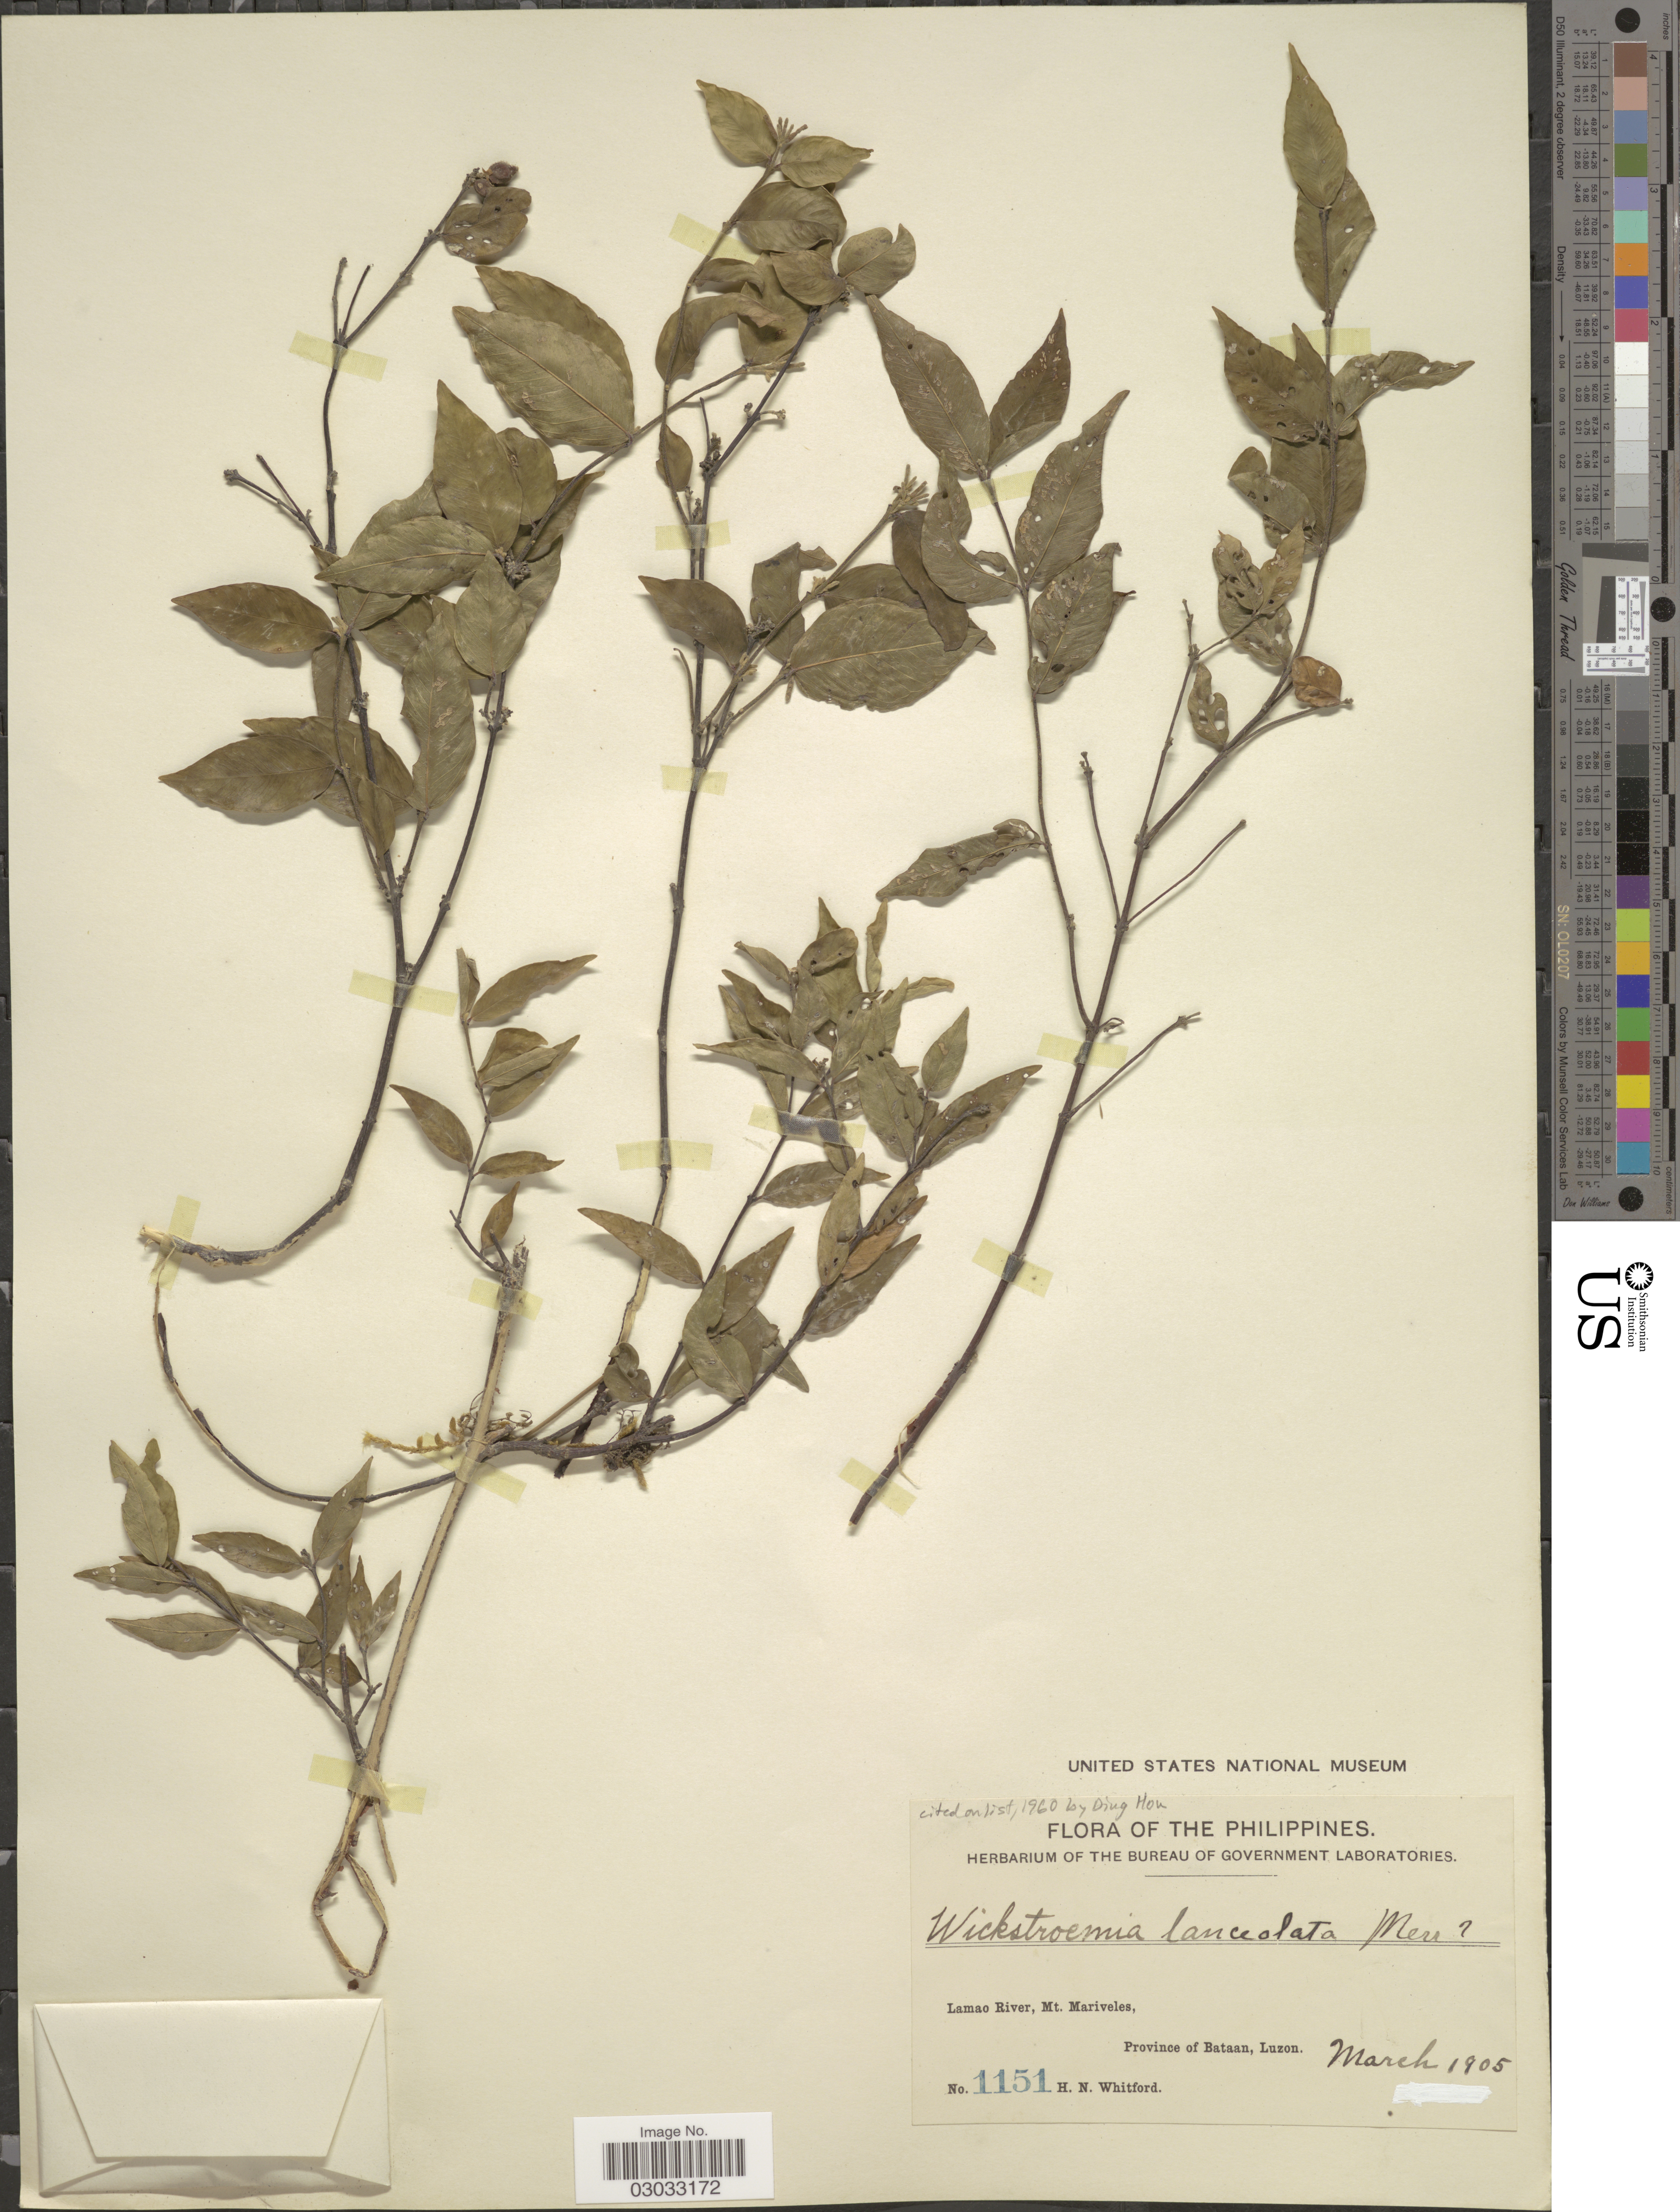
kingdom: Plantae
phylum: Tracheophyta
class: Magnoliopsida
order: Malvales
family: Thymelaeaceae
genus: Wikstroemia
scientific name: Wikstroemia lanceolata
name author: Merr.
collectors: H. N. Whitford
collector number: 1151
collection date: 1905-03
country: Philippines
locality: Lamao River, Mt. Mariveles, Province of Bataan, Luzon.